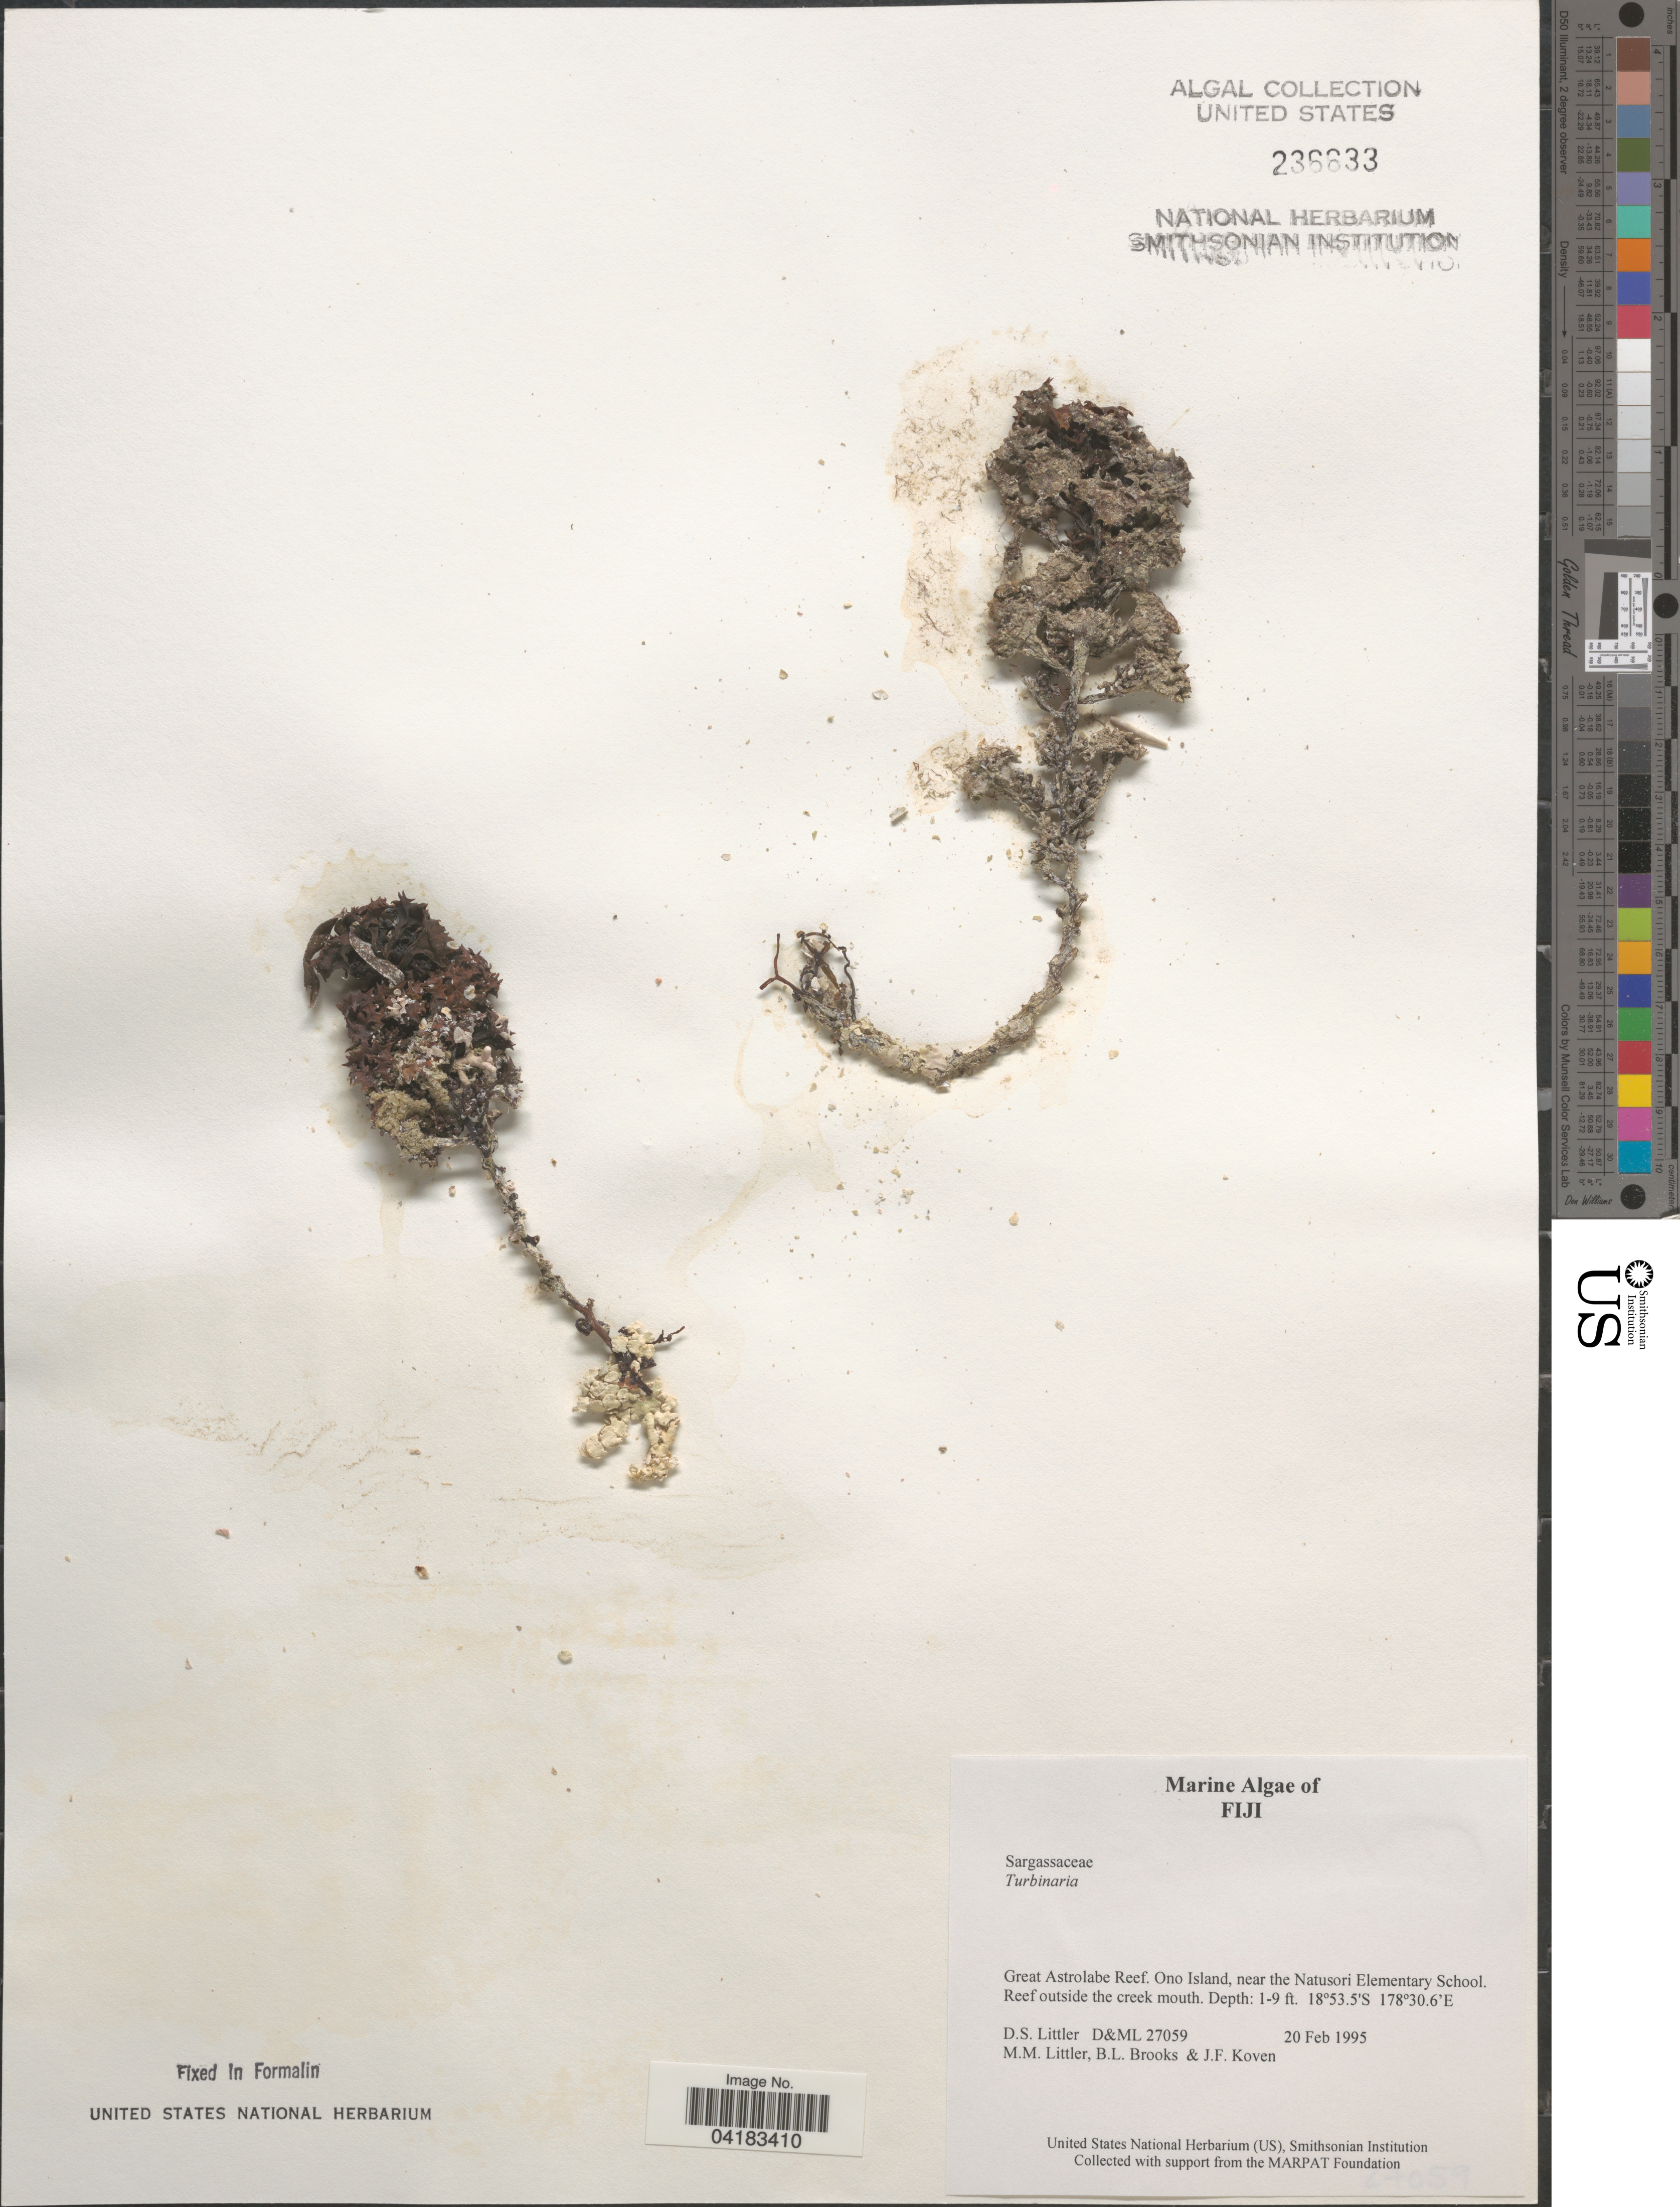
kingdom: Chromista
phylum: Ochrophyta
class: Phaeophyceae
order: Fucales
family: Sargassaceae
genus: Turbinaria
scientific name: Turbinaria sp.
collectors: D. S. Littler, B. Brooks & J. Koven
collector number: D&ML27059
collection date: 1995-02-20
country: Fiji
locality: South Pacific. Great Astrolabe Reef. Ono Island, near the Natusori Elementary School. Reef outside the creek mouth.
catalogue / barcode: US 236633